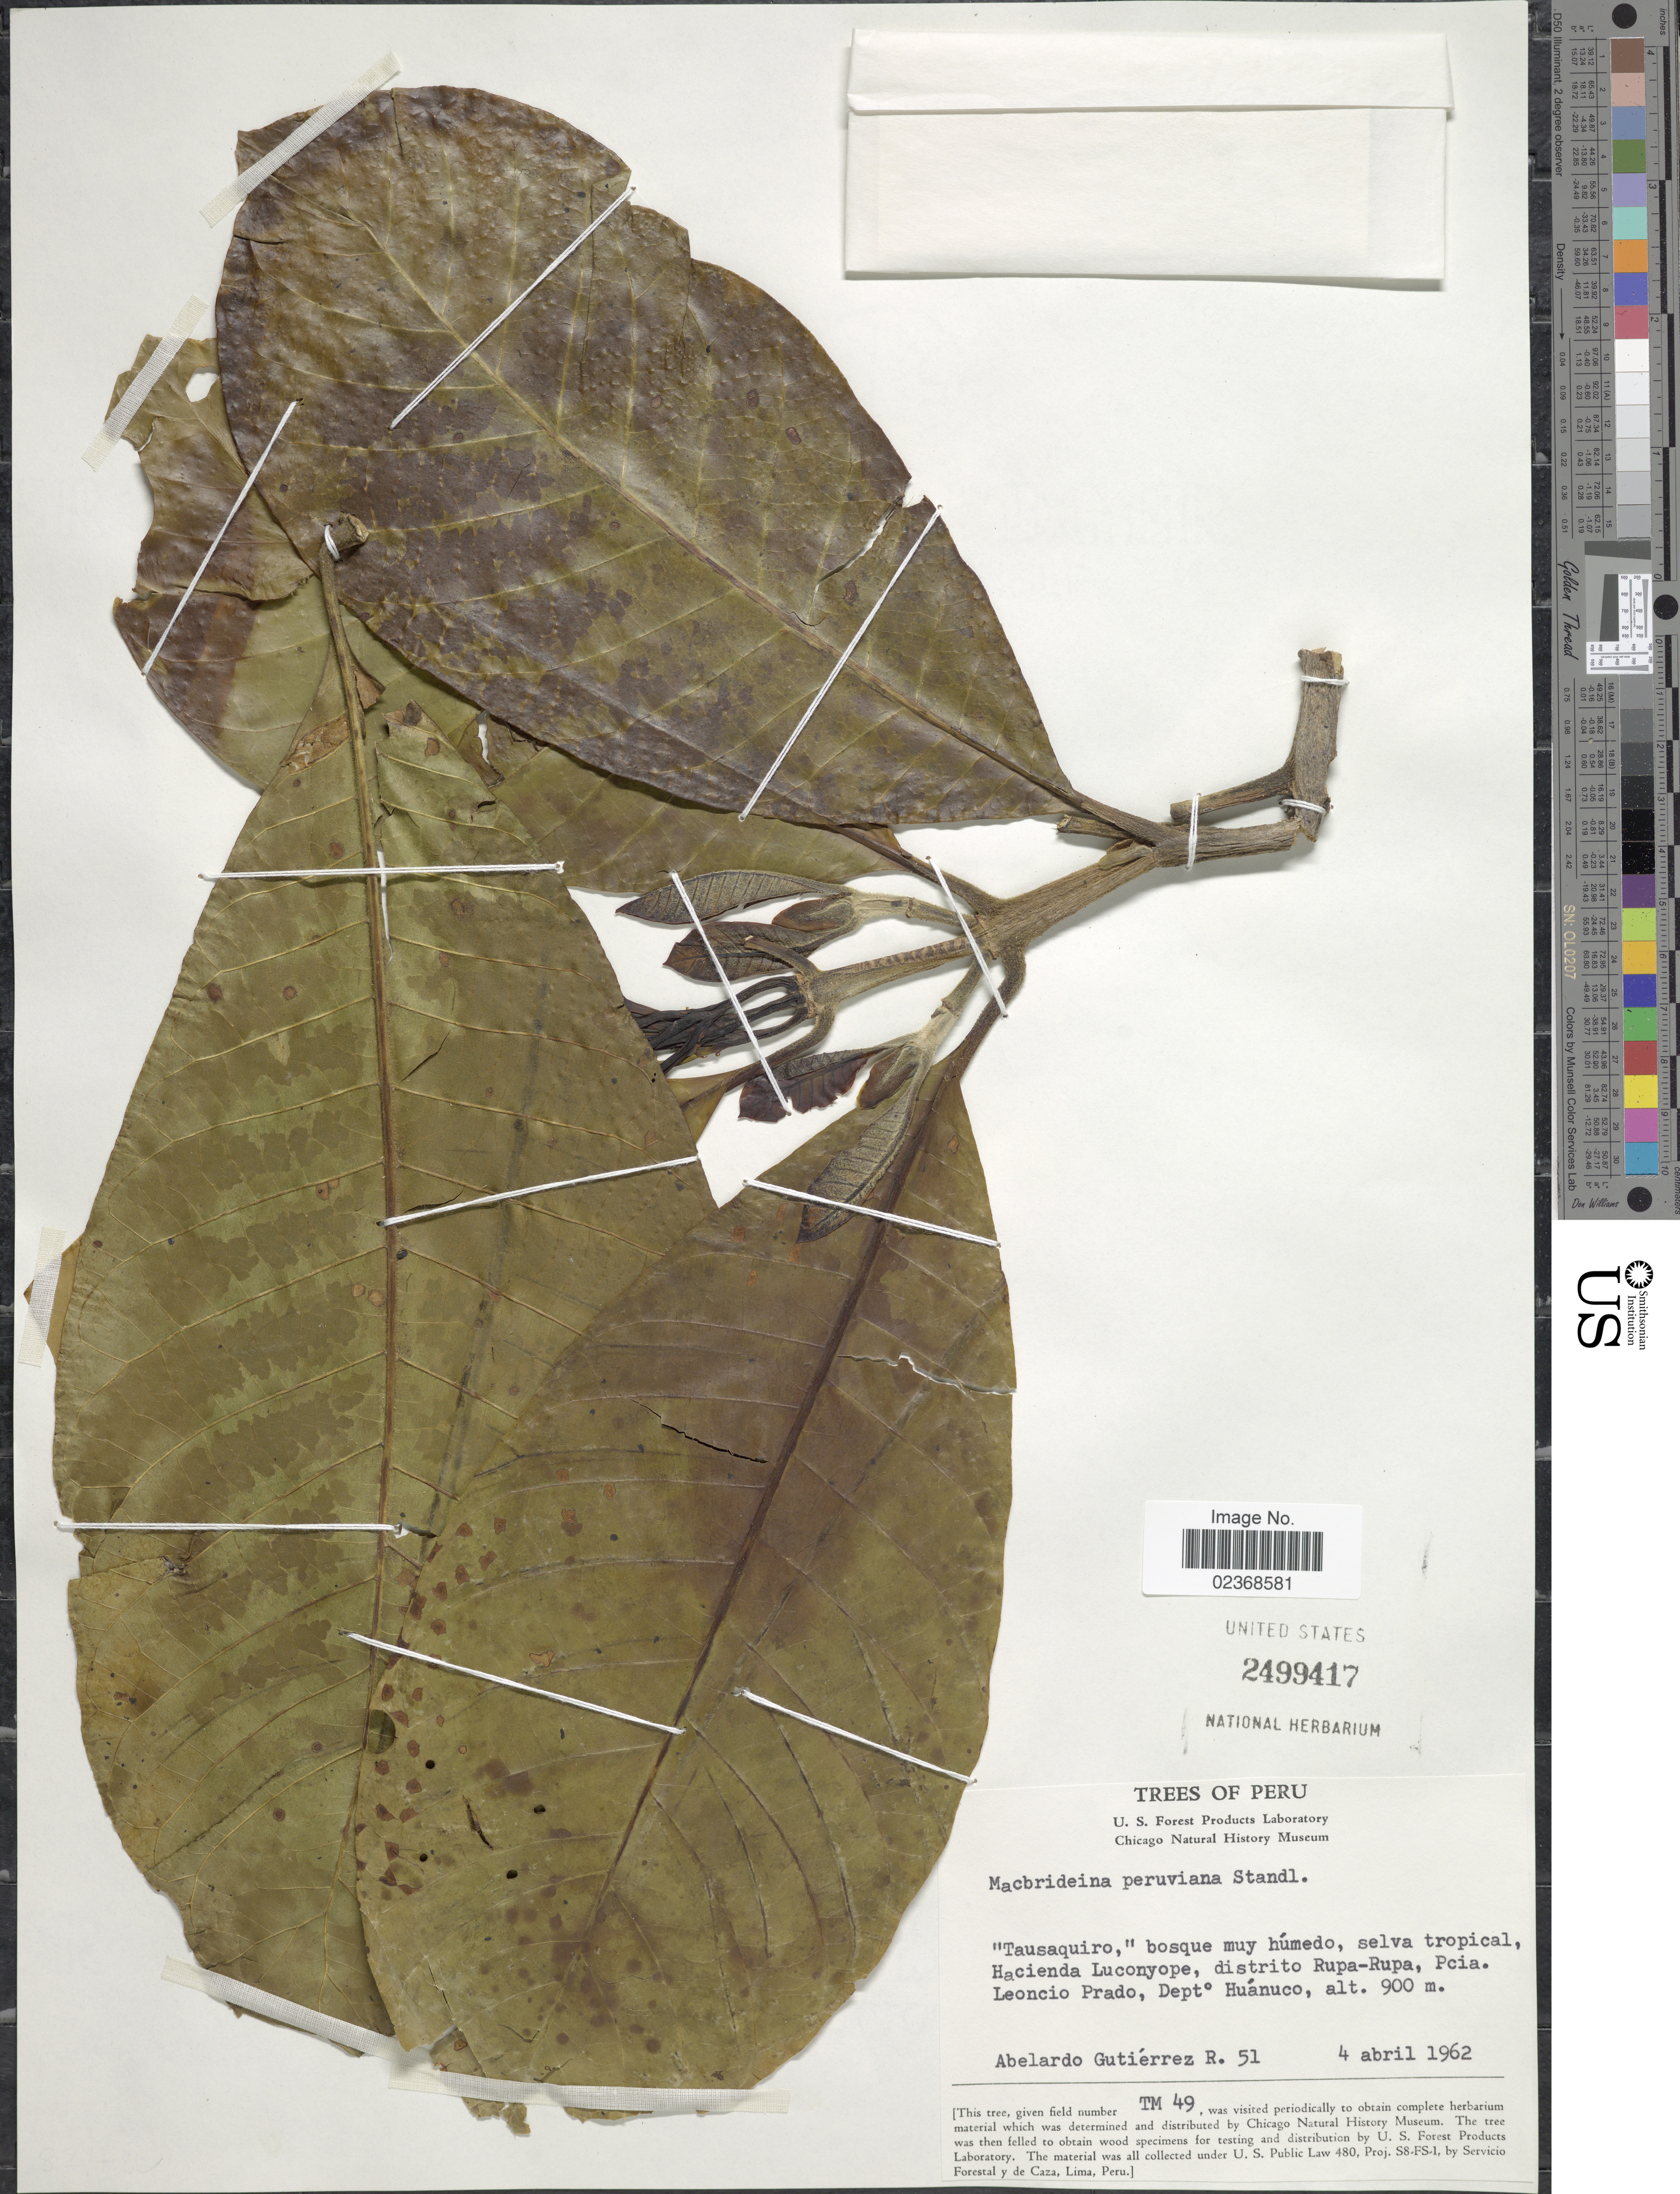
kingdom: Plantae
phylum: Tracheophyta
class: Magnoliopsida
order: Gentianales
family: Rubiaceae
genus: Macbrideina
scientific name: Macbrideina peruviana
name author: Standl.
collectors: A. Gutiérrez R.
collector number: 51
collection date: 1962-04-04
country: Peru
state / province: Huánuco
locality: Hacienda Luconyope, Distrito Rupa-Rupa, Pcia. Leoncio Prado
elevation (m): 900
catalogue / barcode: US 2499417